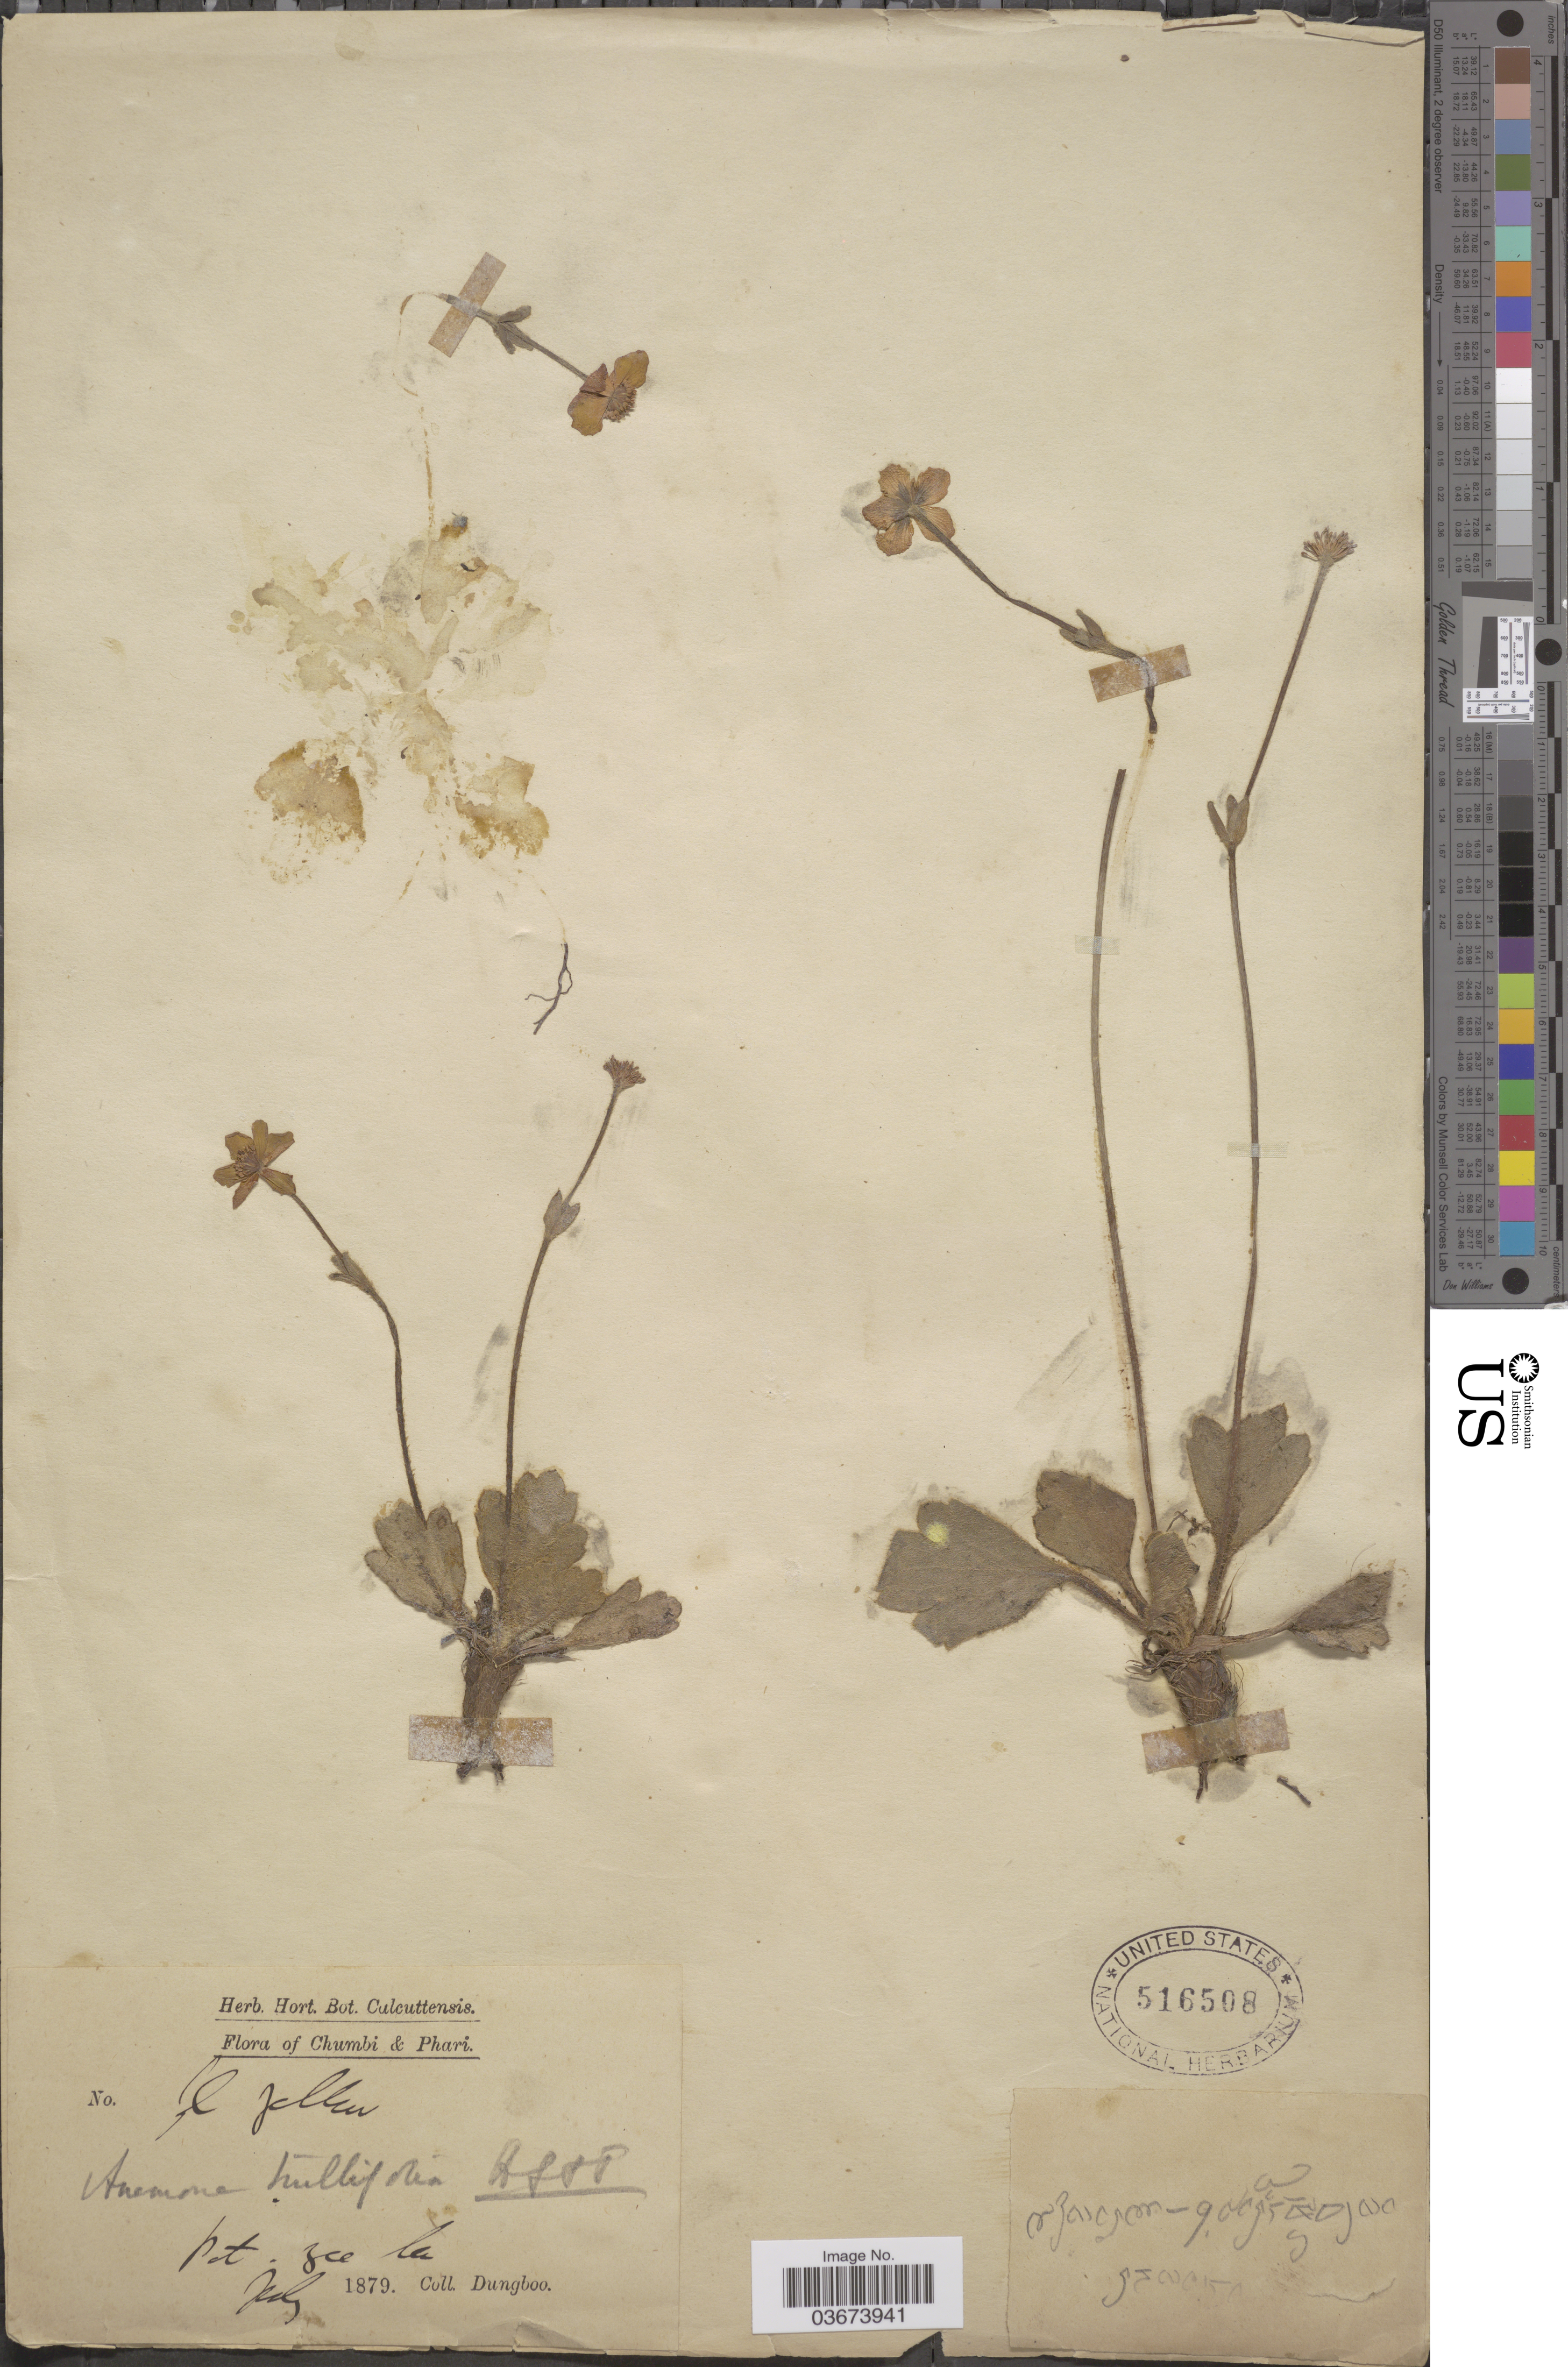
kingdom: Plantae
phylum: Tracheophyta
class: Magnoliopsida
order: Ranunculales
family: Ranunculaceae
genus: Anemone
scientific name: Anemone trullifolia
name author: Hook. f. & Thomson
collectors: Dungboo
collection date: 1879-07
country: China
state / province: Xizang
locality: Chumbi & Phari. Pot. Zce [interpreted]. la. [unsure placement]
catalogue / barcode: US 516508